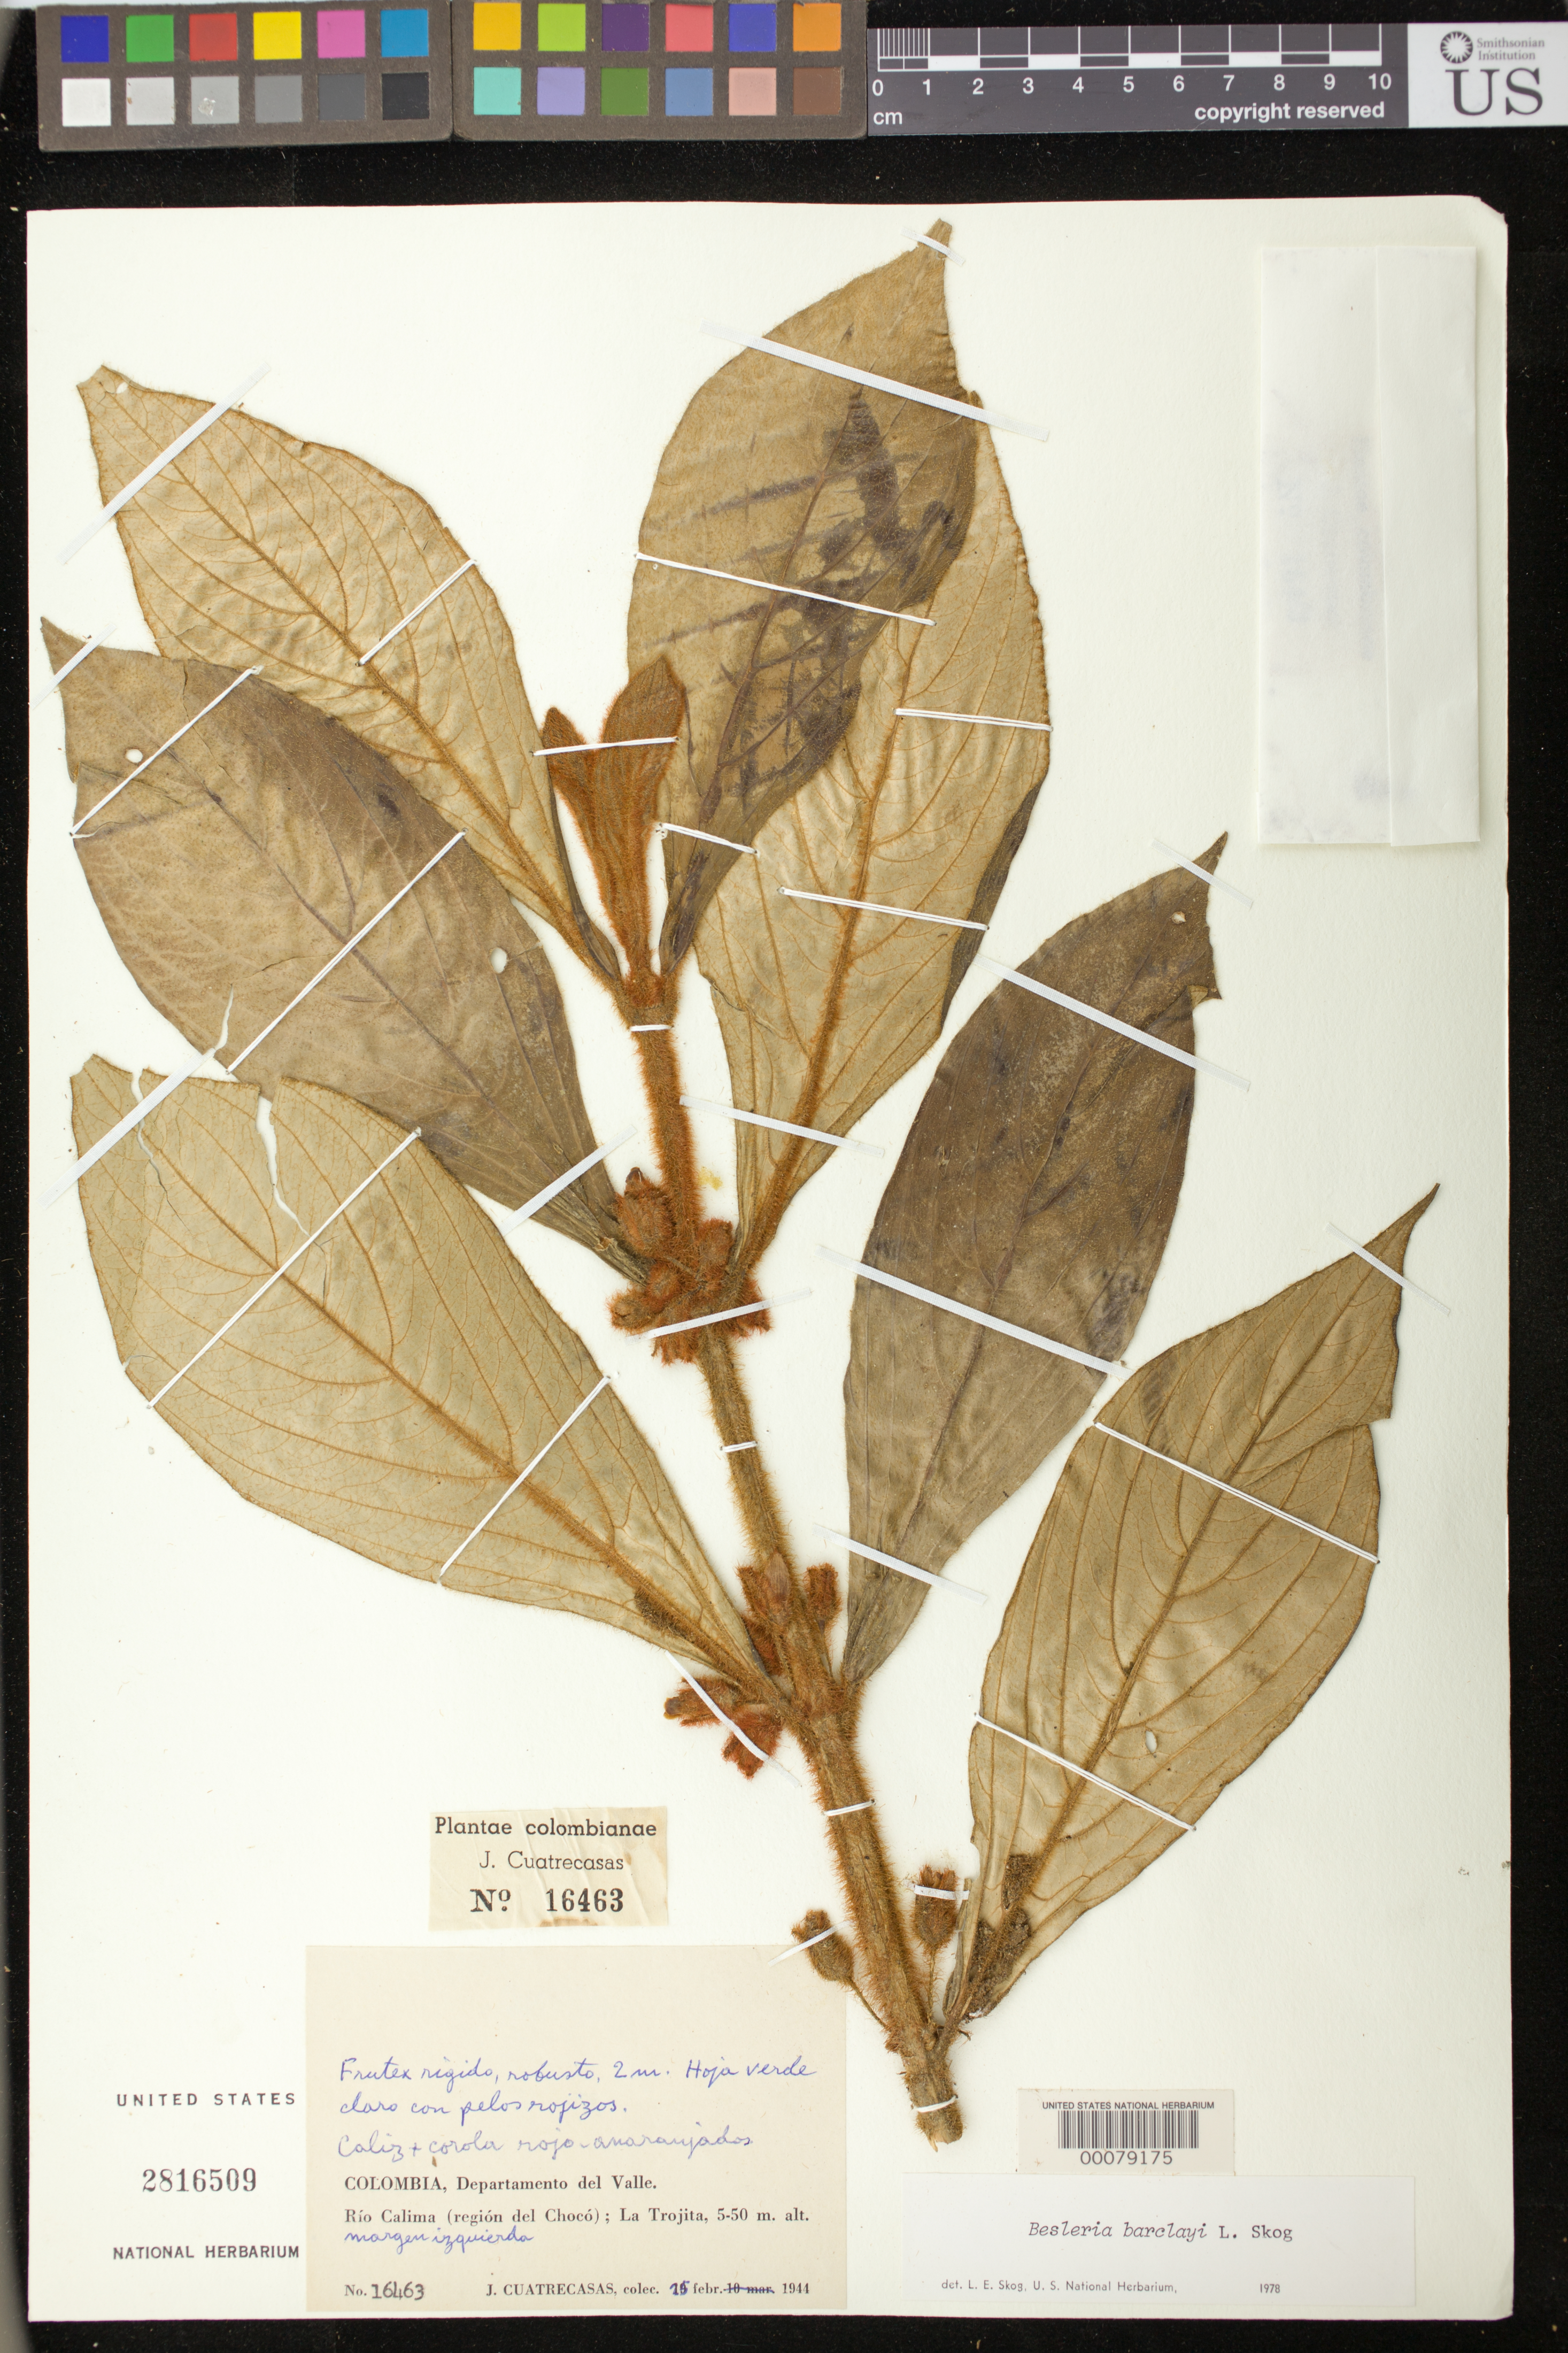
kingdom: Plantae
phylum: Tracheophyta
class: Magnoliopsida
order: Lamiales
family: Gesneriaceae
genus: Besleria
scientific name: Besleria barclayi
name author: L.E. Skog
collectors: J. Cuatrecasas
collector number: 16463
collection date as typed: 25 Feb 1944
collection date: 1944-02-25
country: Colombia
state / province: Valle del Cauca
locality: Rio Calima (region of Choco), La Trojita, left-hand side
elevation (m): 5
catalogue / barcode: US 2816509